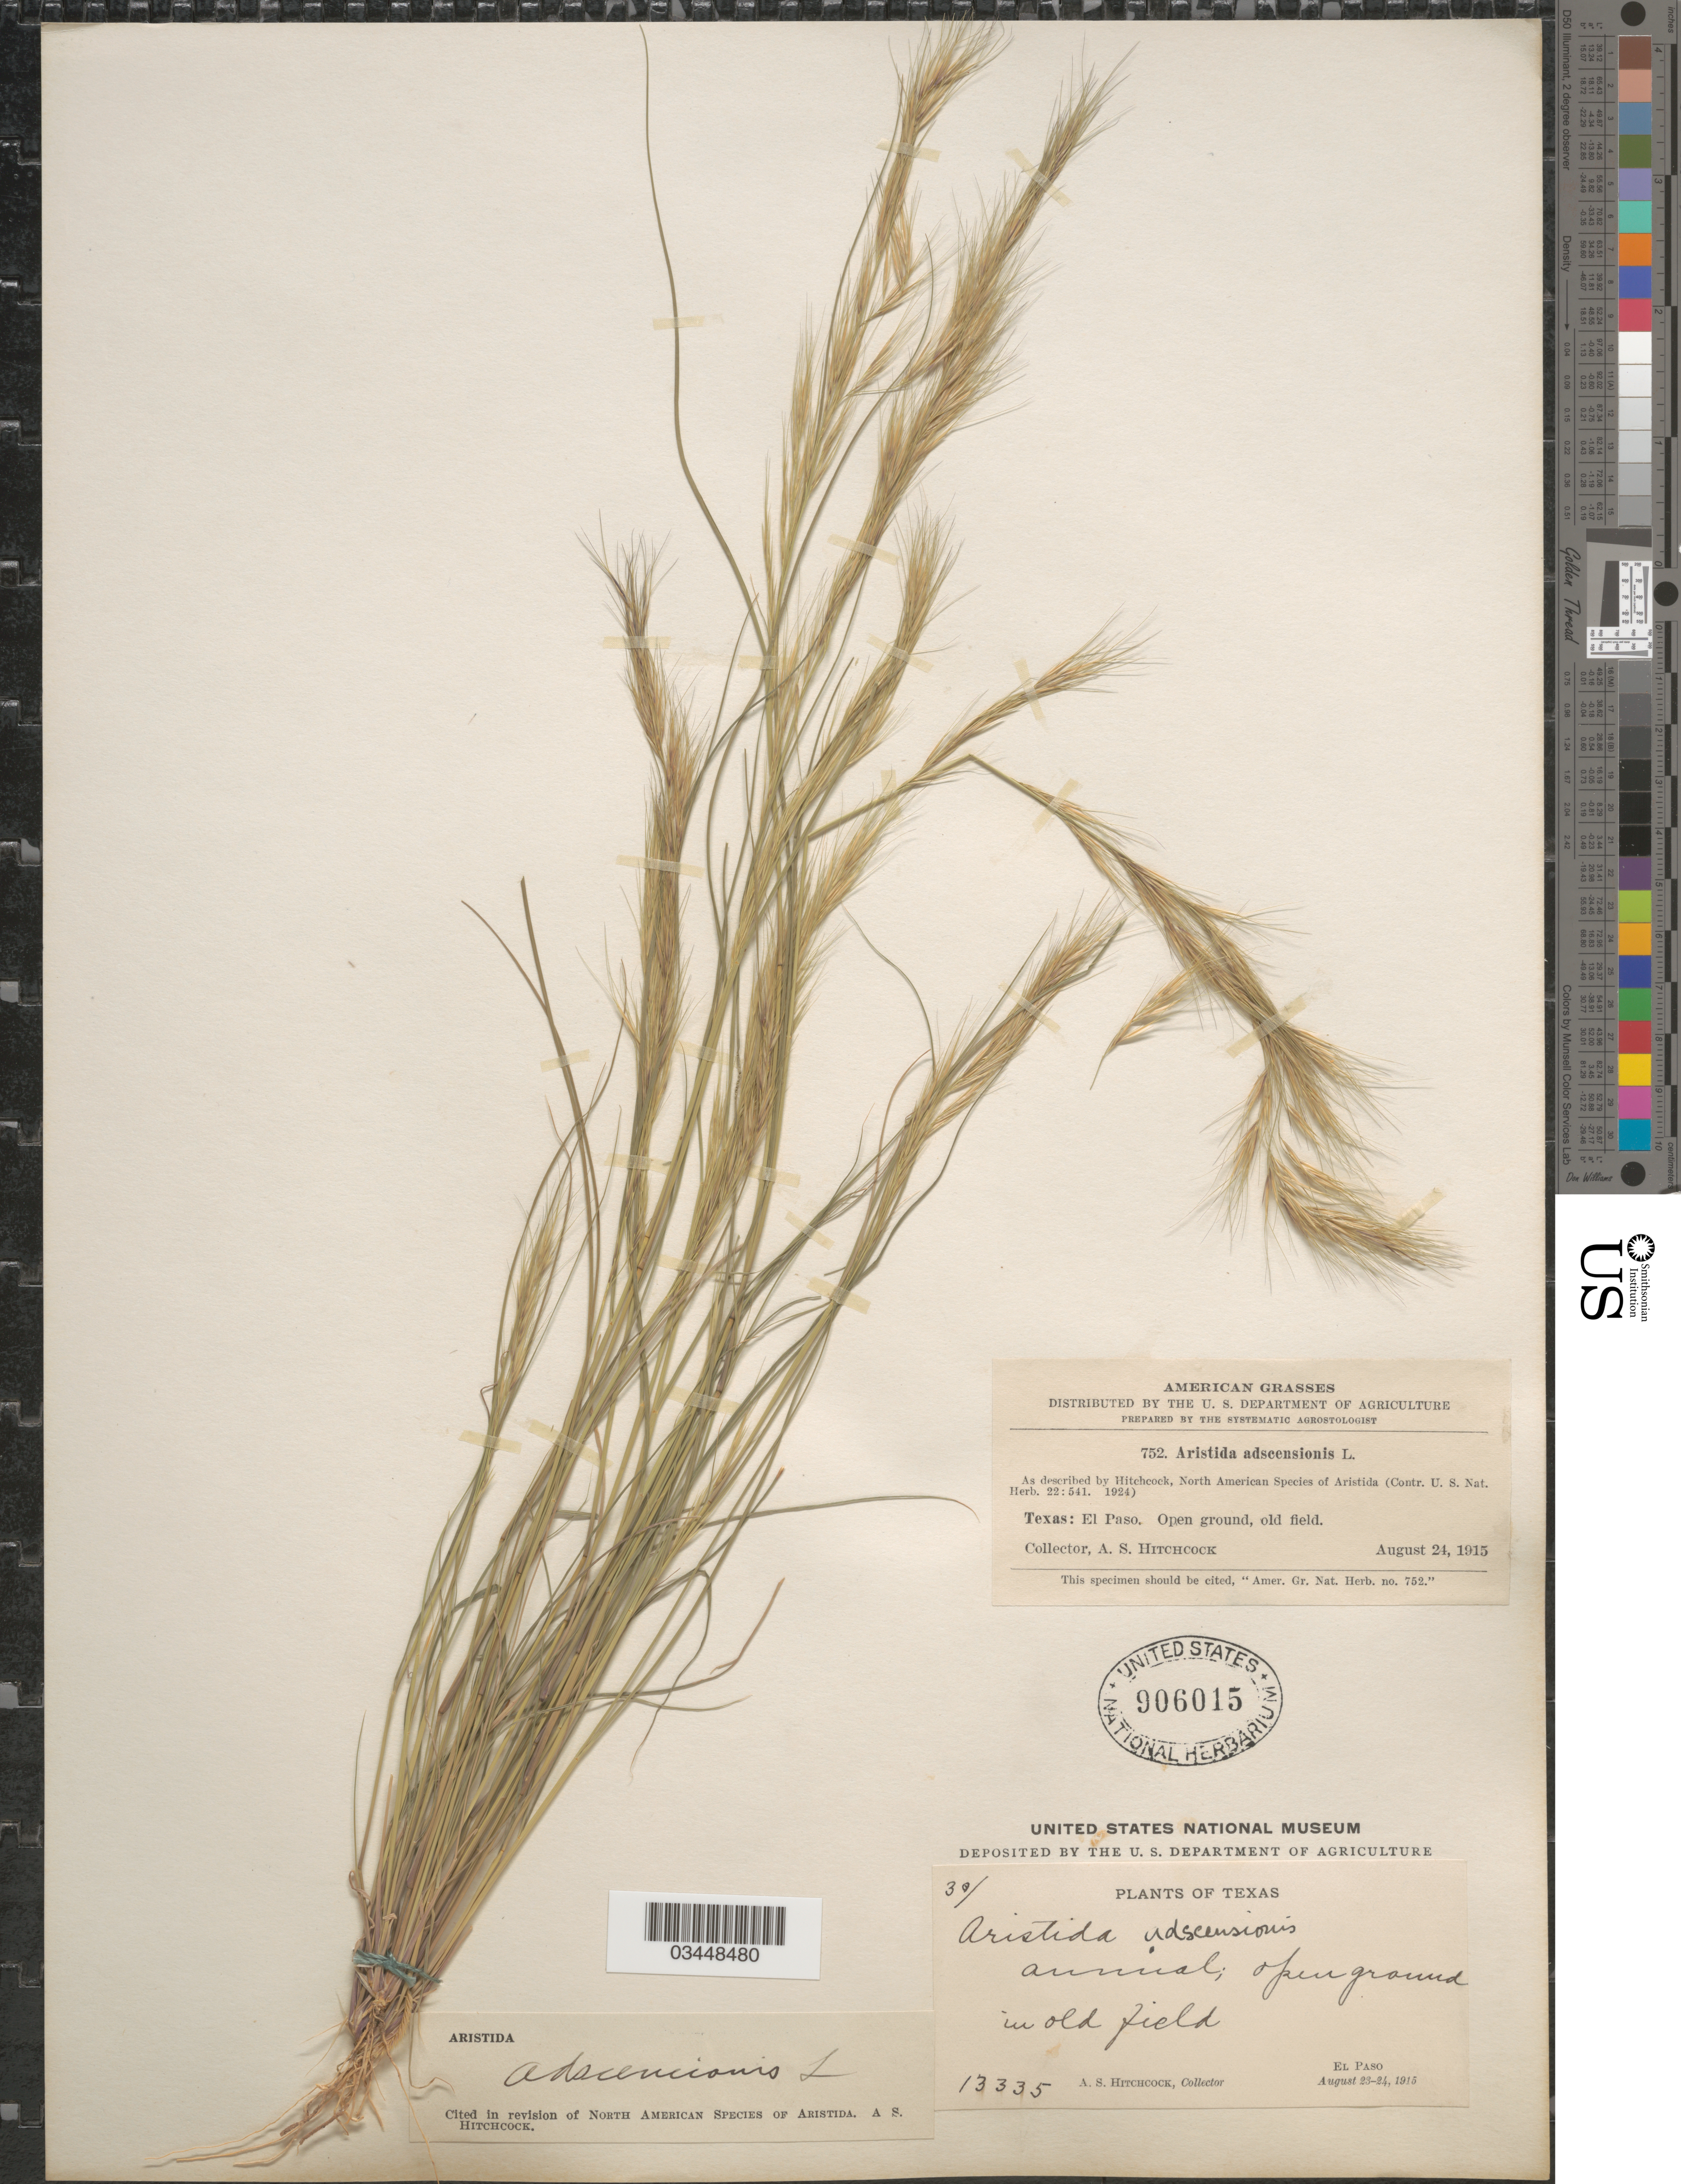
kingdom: Plantae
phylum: Tracheophyta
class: Liliopsida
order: Poales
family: Poaceae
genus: Aristida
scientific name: Aristida adscensionis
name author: L.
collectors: A. S. Hitchcock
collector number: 13335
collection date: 1915-08-24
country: United States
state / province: Texas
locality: El Paso. Open ground, old field.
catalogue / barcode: US 906015